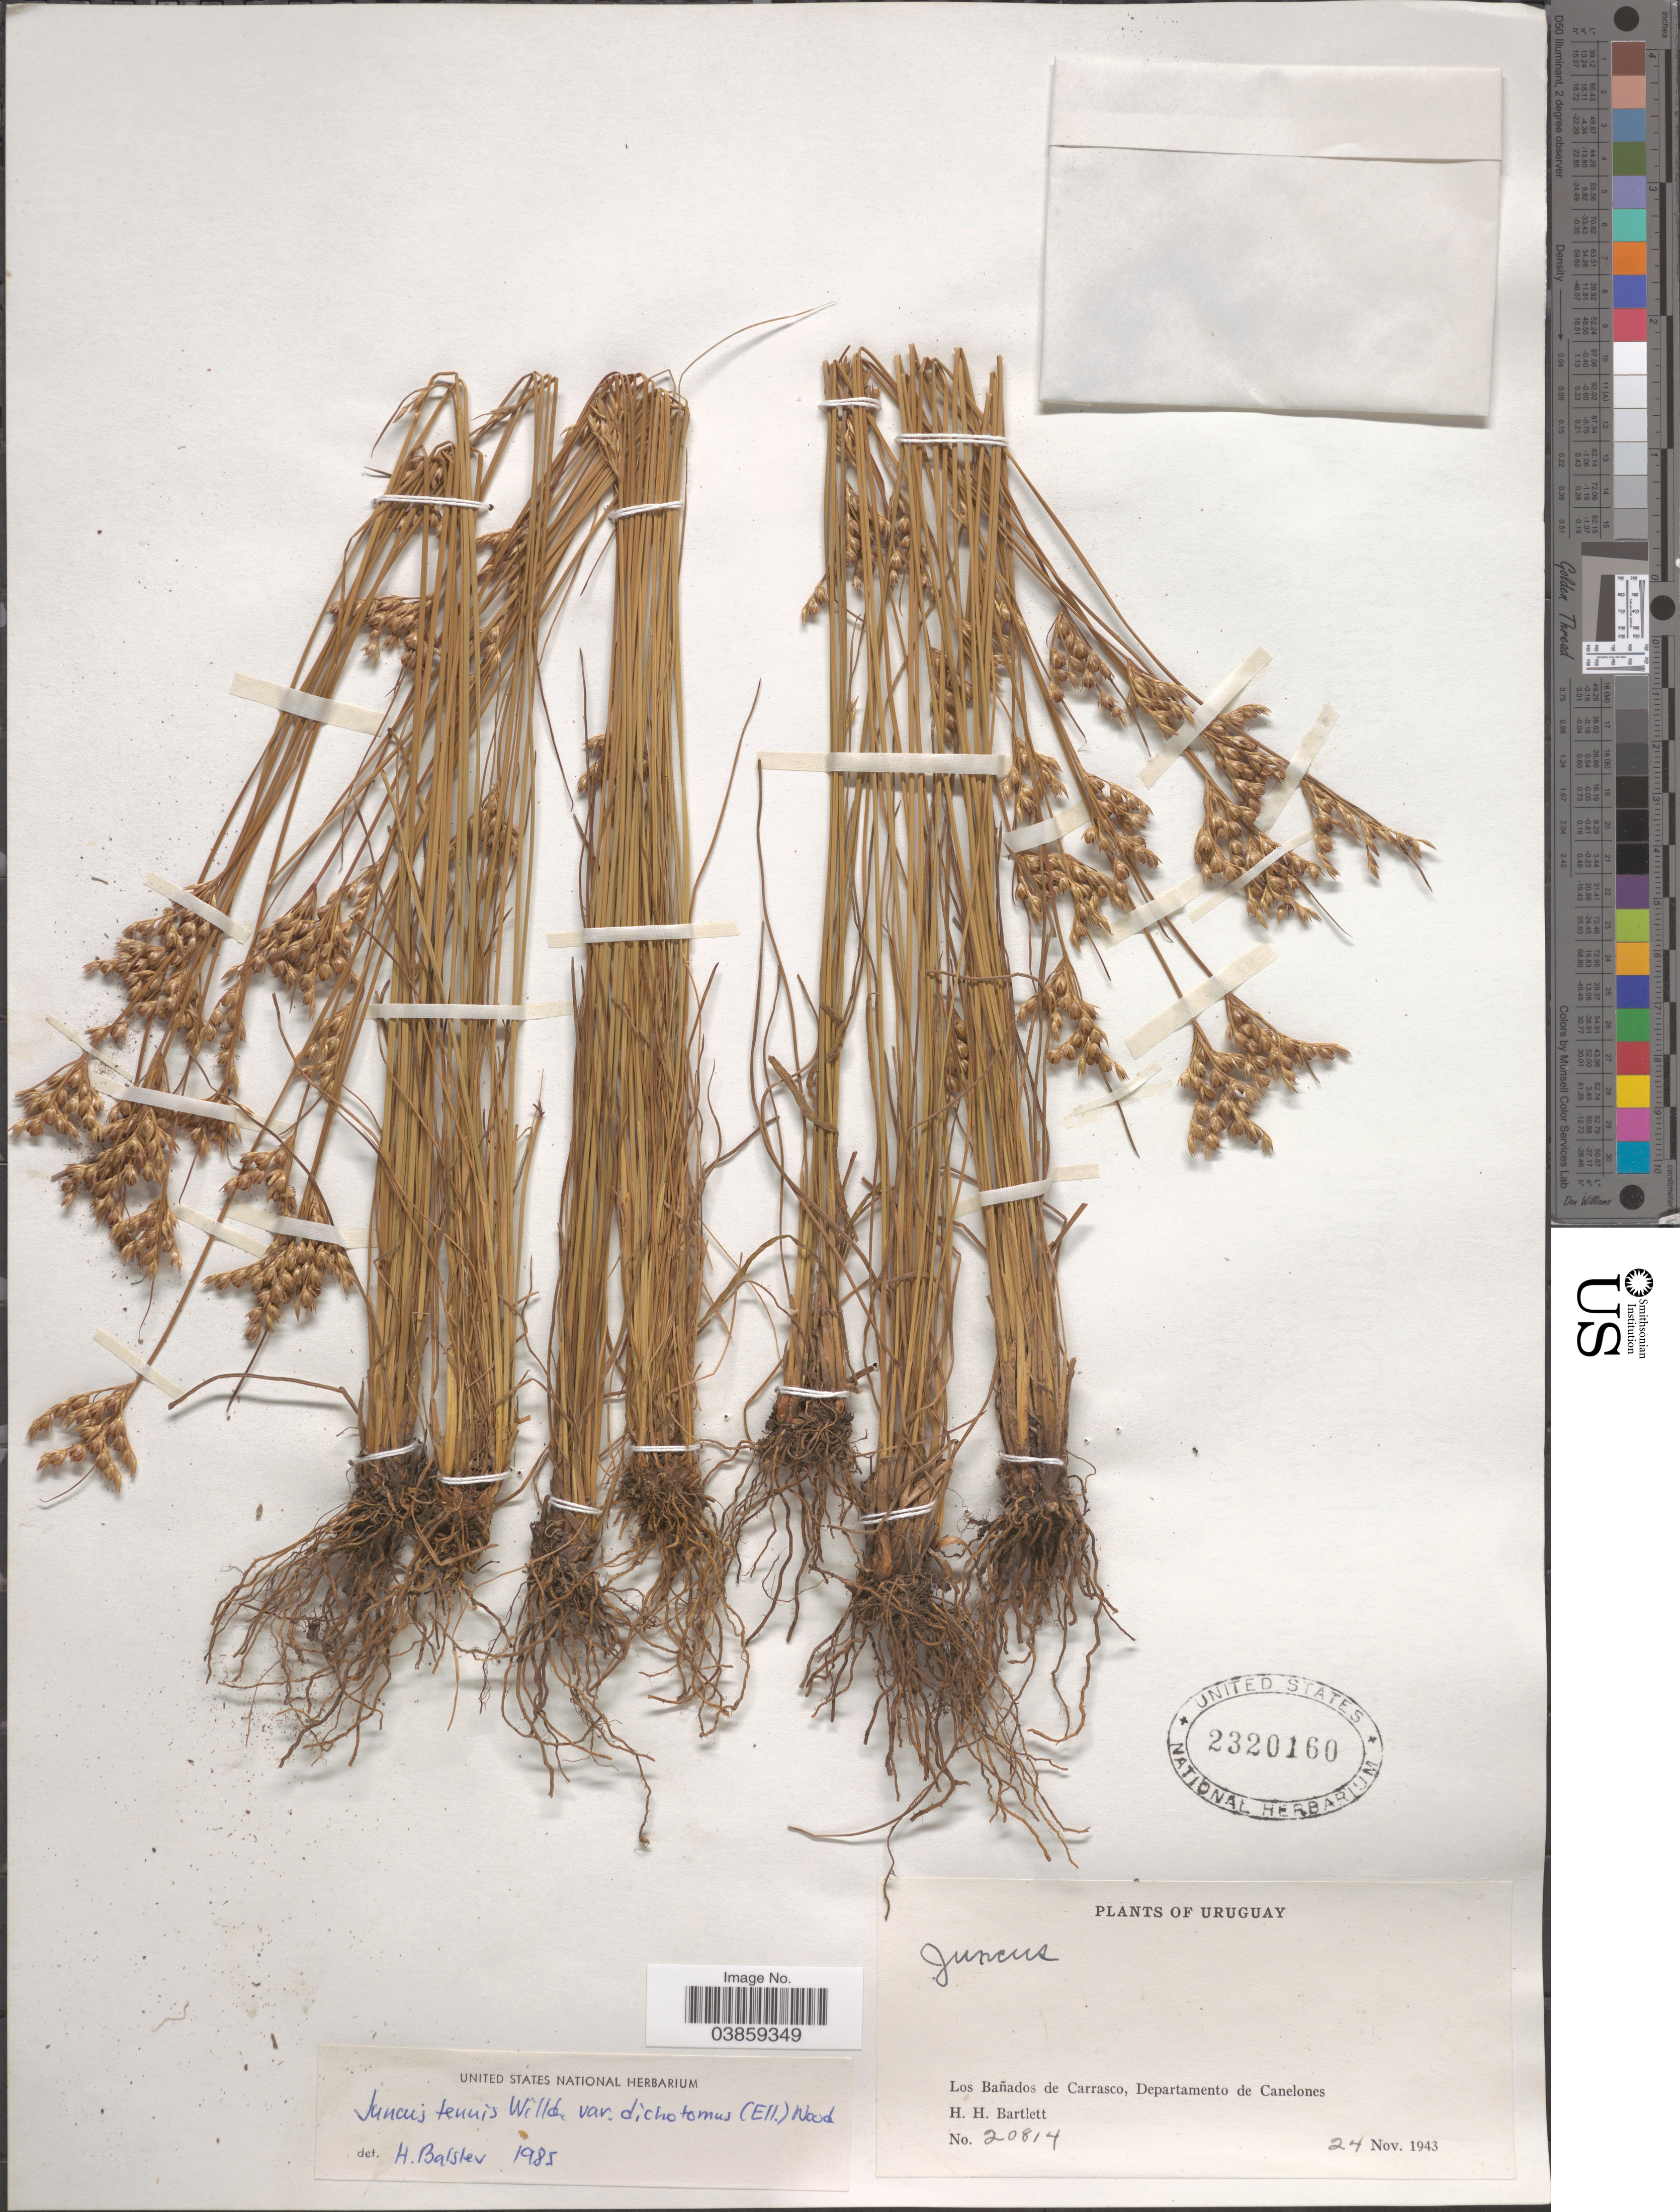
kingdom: Plantae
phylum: Tracheophyta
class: Liliopsida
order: Poales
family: Juncaceae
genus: Juncus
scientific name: Juncus tenuis var. dichotomus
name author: (Elliott) Alph. Wood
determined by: Balslev, Henrik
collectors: H. H. Bartlett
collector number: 20814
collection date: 1943-11-24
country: Uruguay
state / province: Canelones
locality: Los Bañados de Carrasco, Departamento de Canelones.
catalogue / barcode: US 2320160